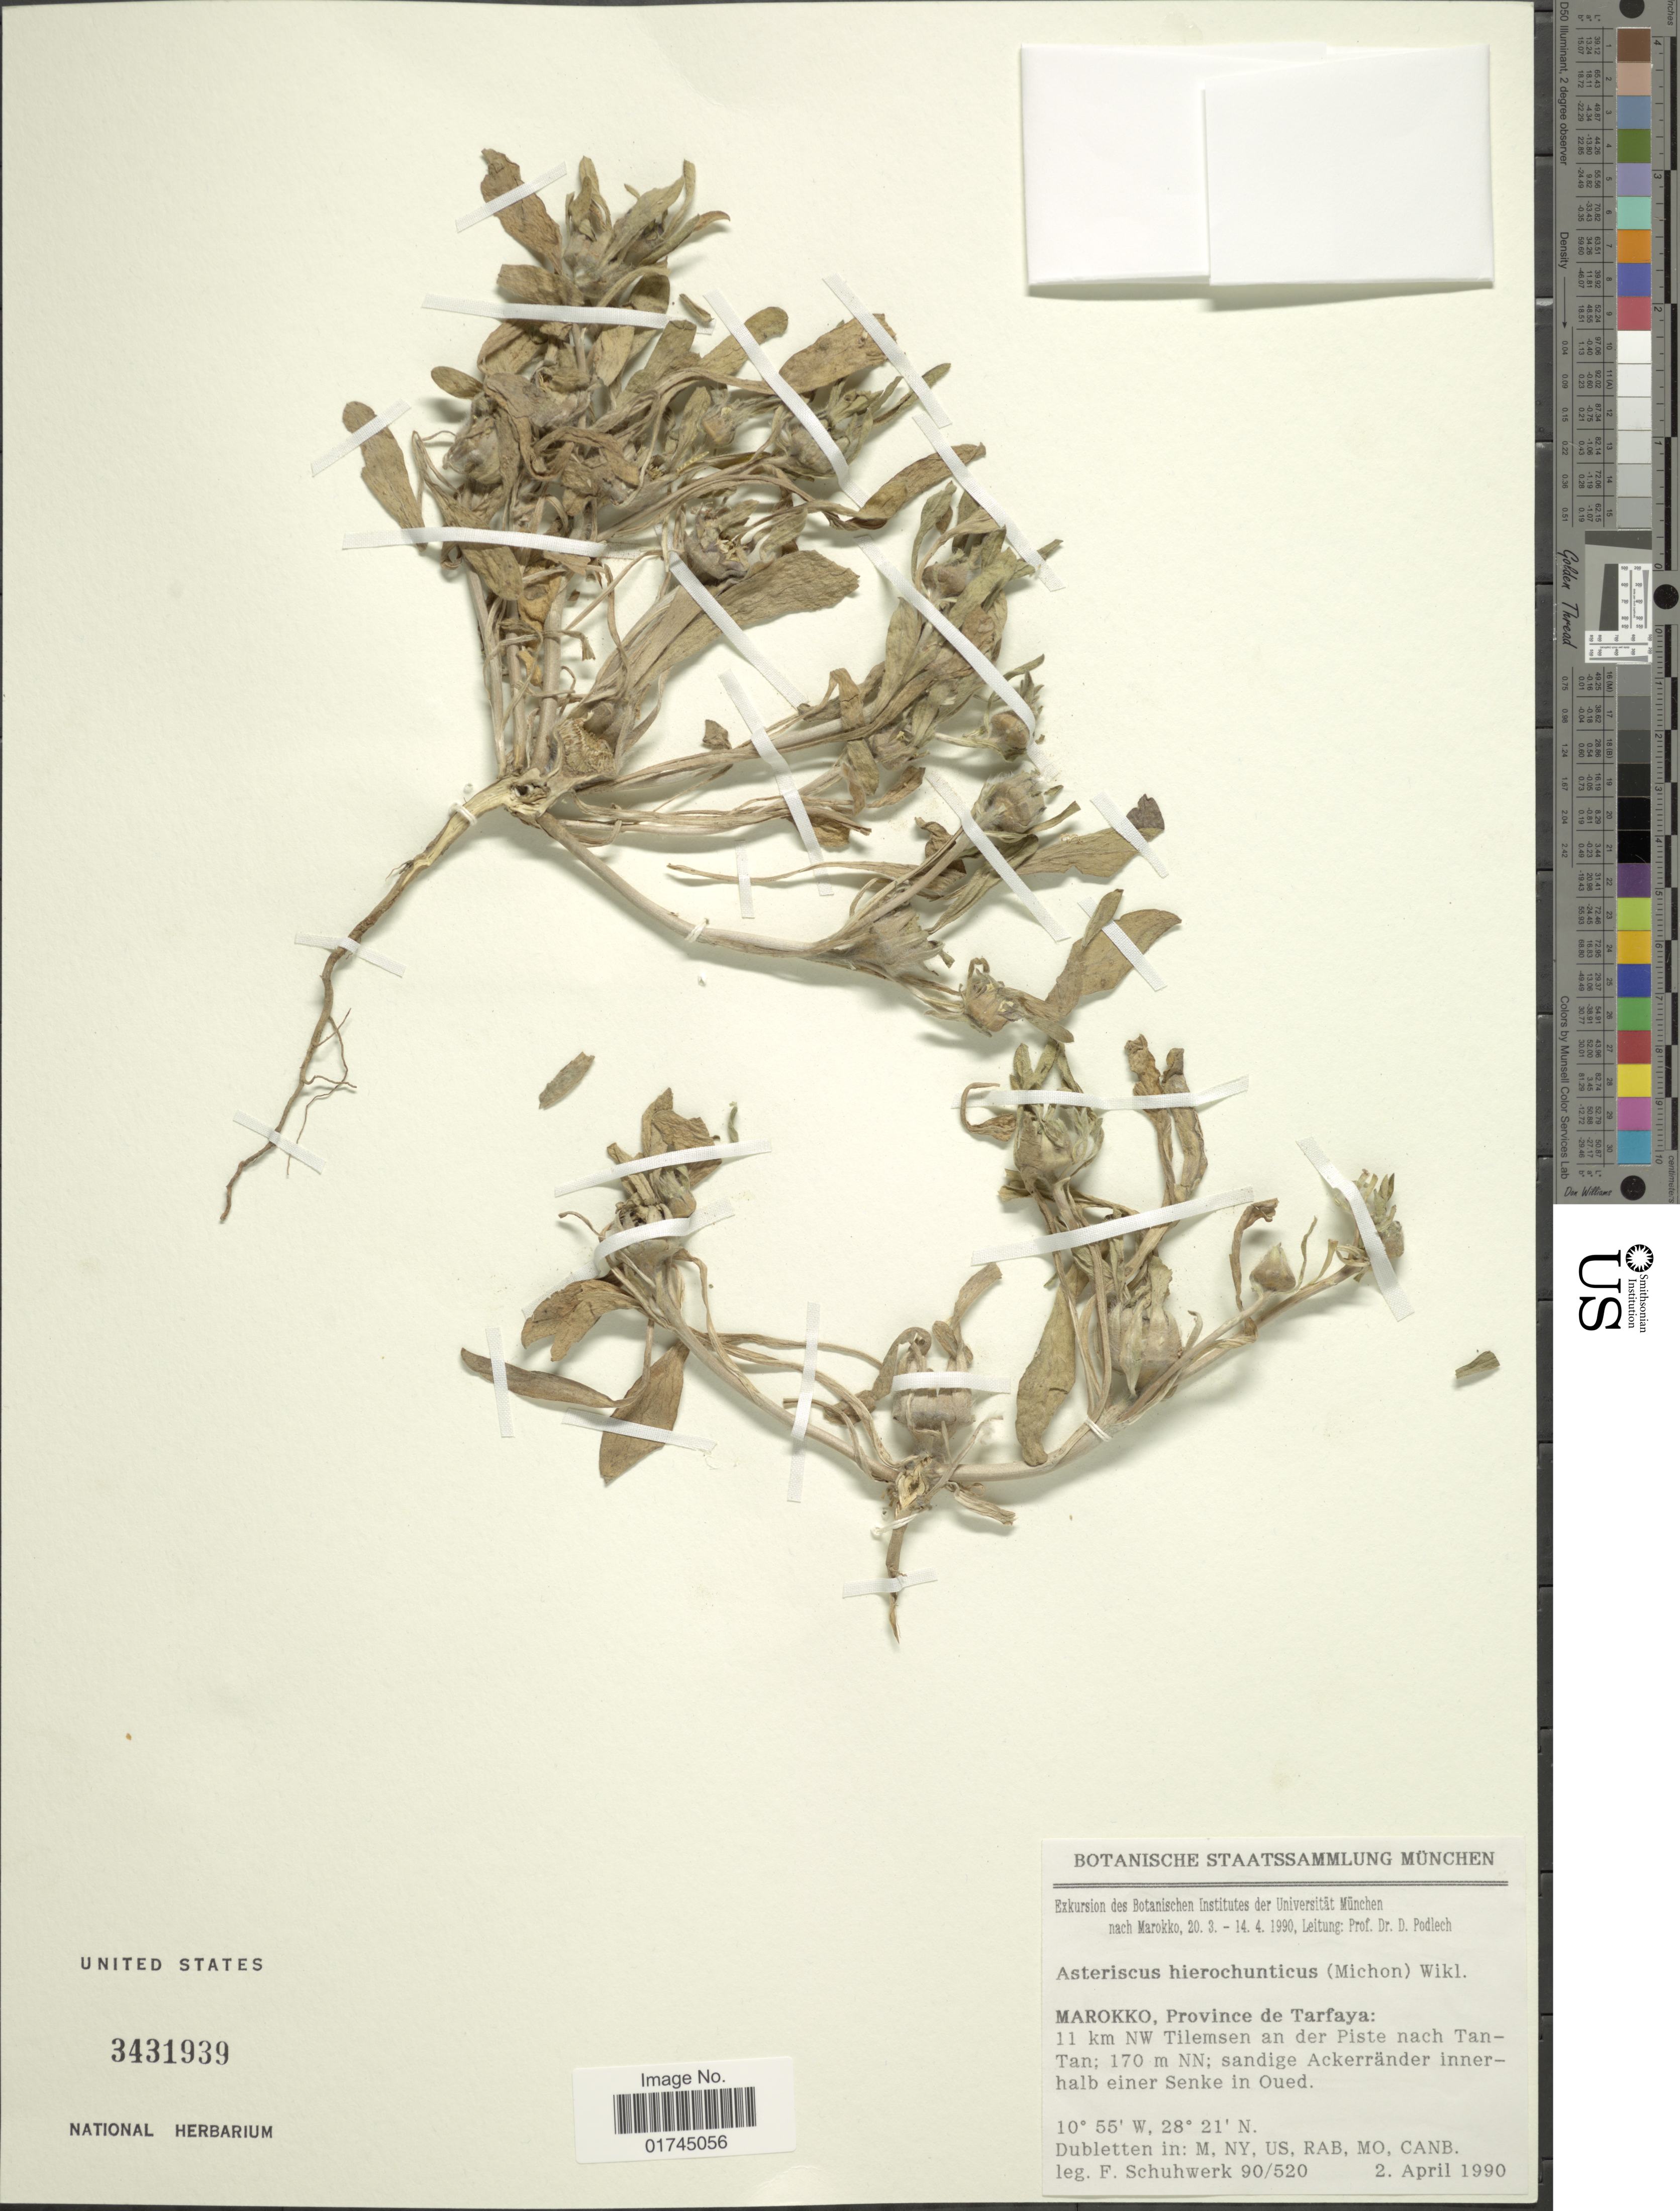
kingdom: Plantae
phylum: Tracheophyta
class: Magnoliopsida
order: Asterales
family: Asteraceae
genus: Asteriscus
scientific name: Asteriscus hierochunticus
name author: (Michon) Wiklund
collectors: Schuhwerk, F.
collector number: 90/520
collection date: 1990-04-02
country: Morocco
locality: Province de Tarfaya, 11 km NW Tilemsen an der Piste nach Tan-Tan; sandige Ackerränder innerhalb einer Senke in Oued.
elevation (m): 170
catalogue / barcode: US 3431939